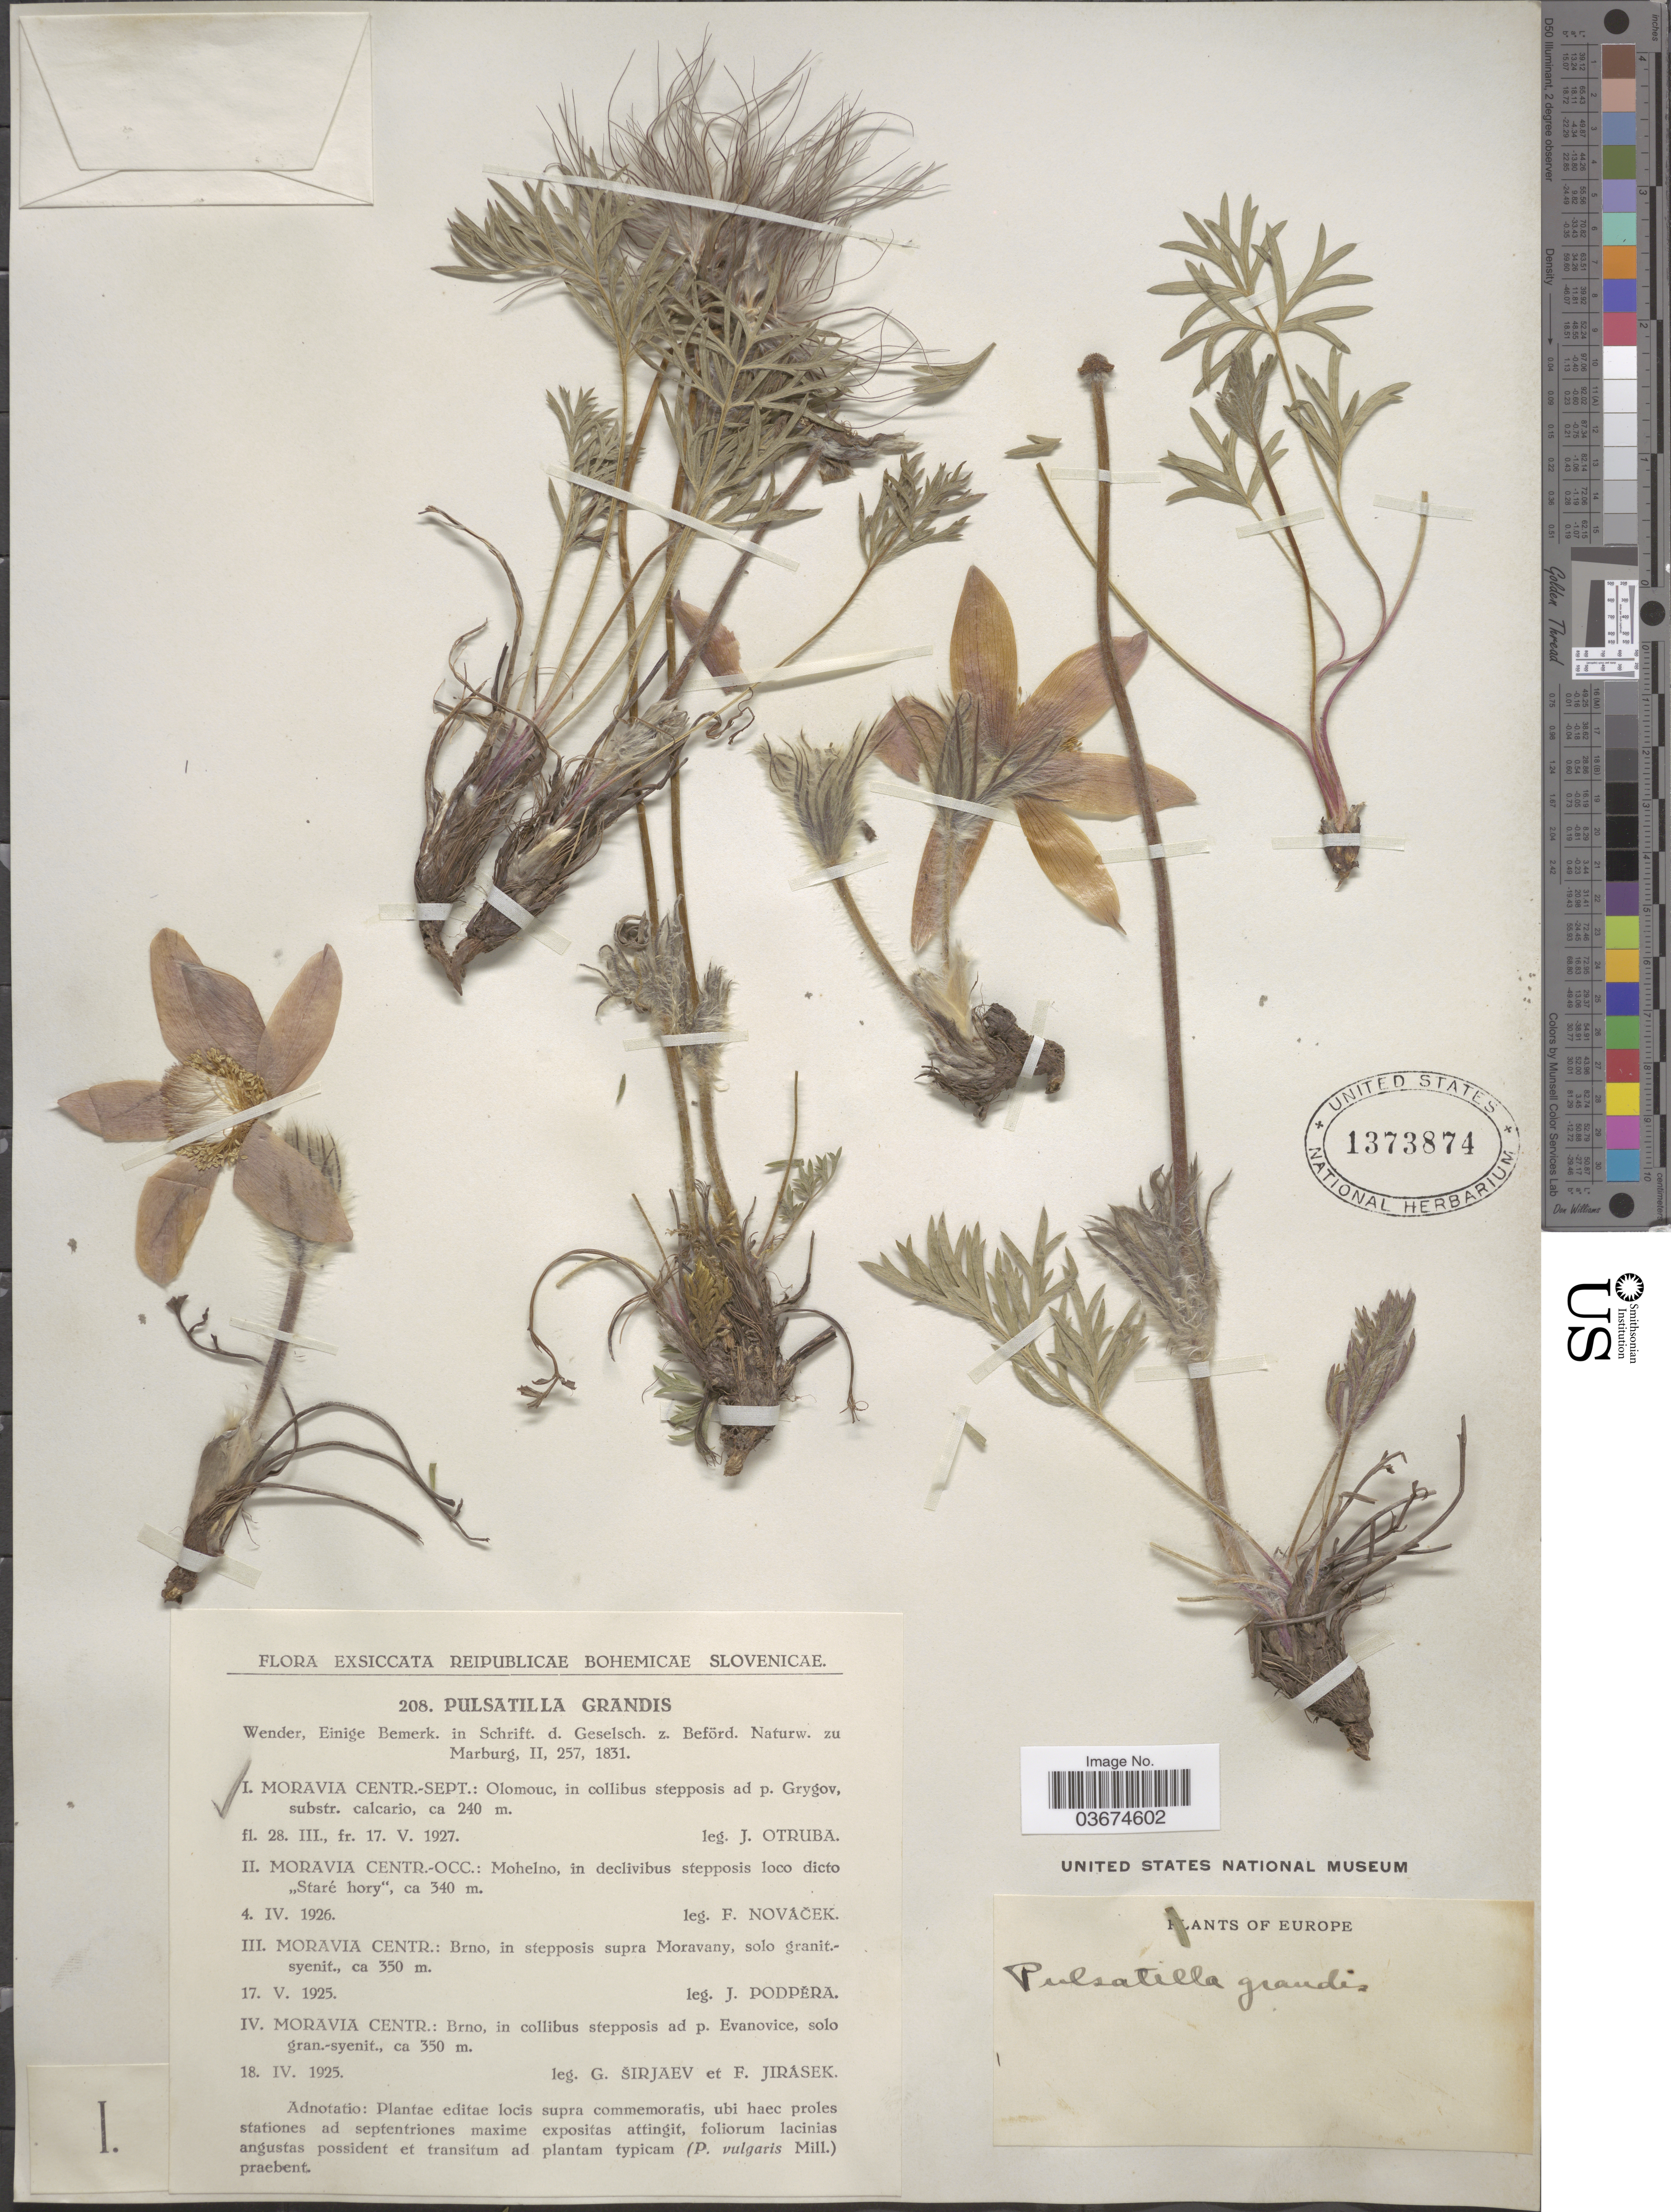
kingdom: Plantae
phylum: Tracheophyta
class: Magnoliopsida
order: Ranunculales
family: Ranunculaceae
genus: Pulsatilla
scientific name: Pulsatilla grandis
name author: Wender.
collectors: J. Otruba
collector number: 208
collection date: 1927-03-28/1927-05-17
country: Czechia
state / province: Olomouc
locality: Reipublicae Bohemicae Slovenicae. Moravia Centr.-Sept.: in collibus stepposis ad p. Grygov, substr. calcario.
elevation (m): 240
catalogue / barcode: US 1373874